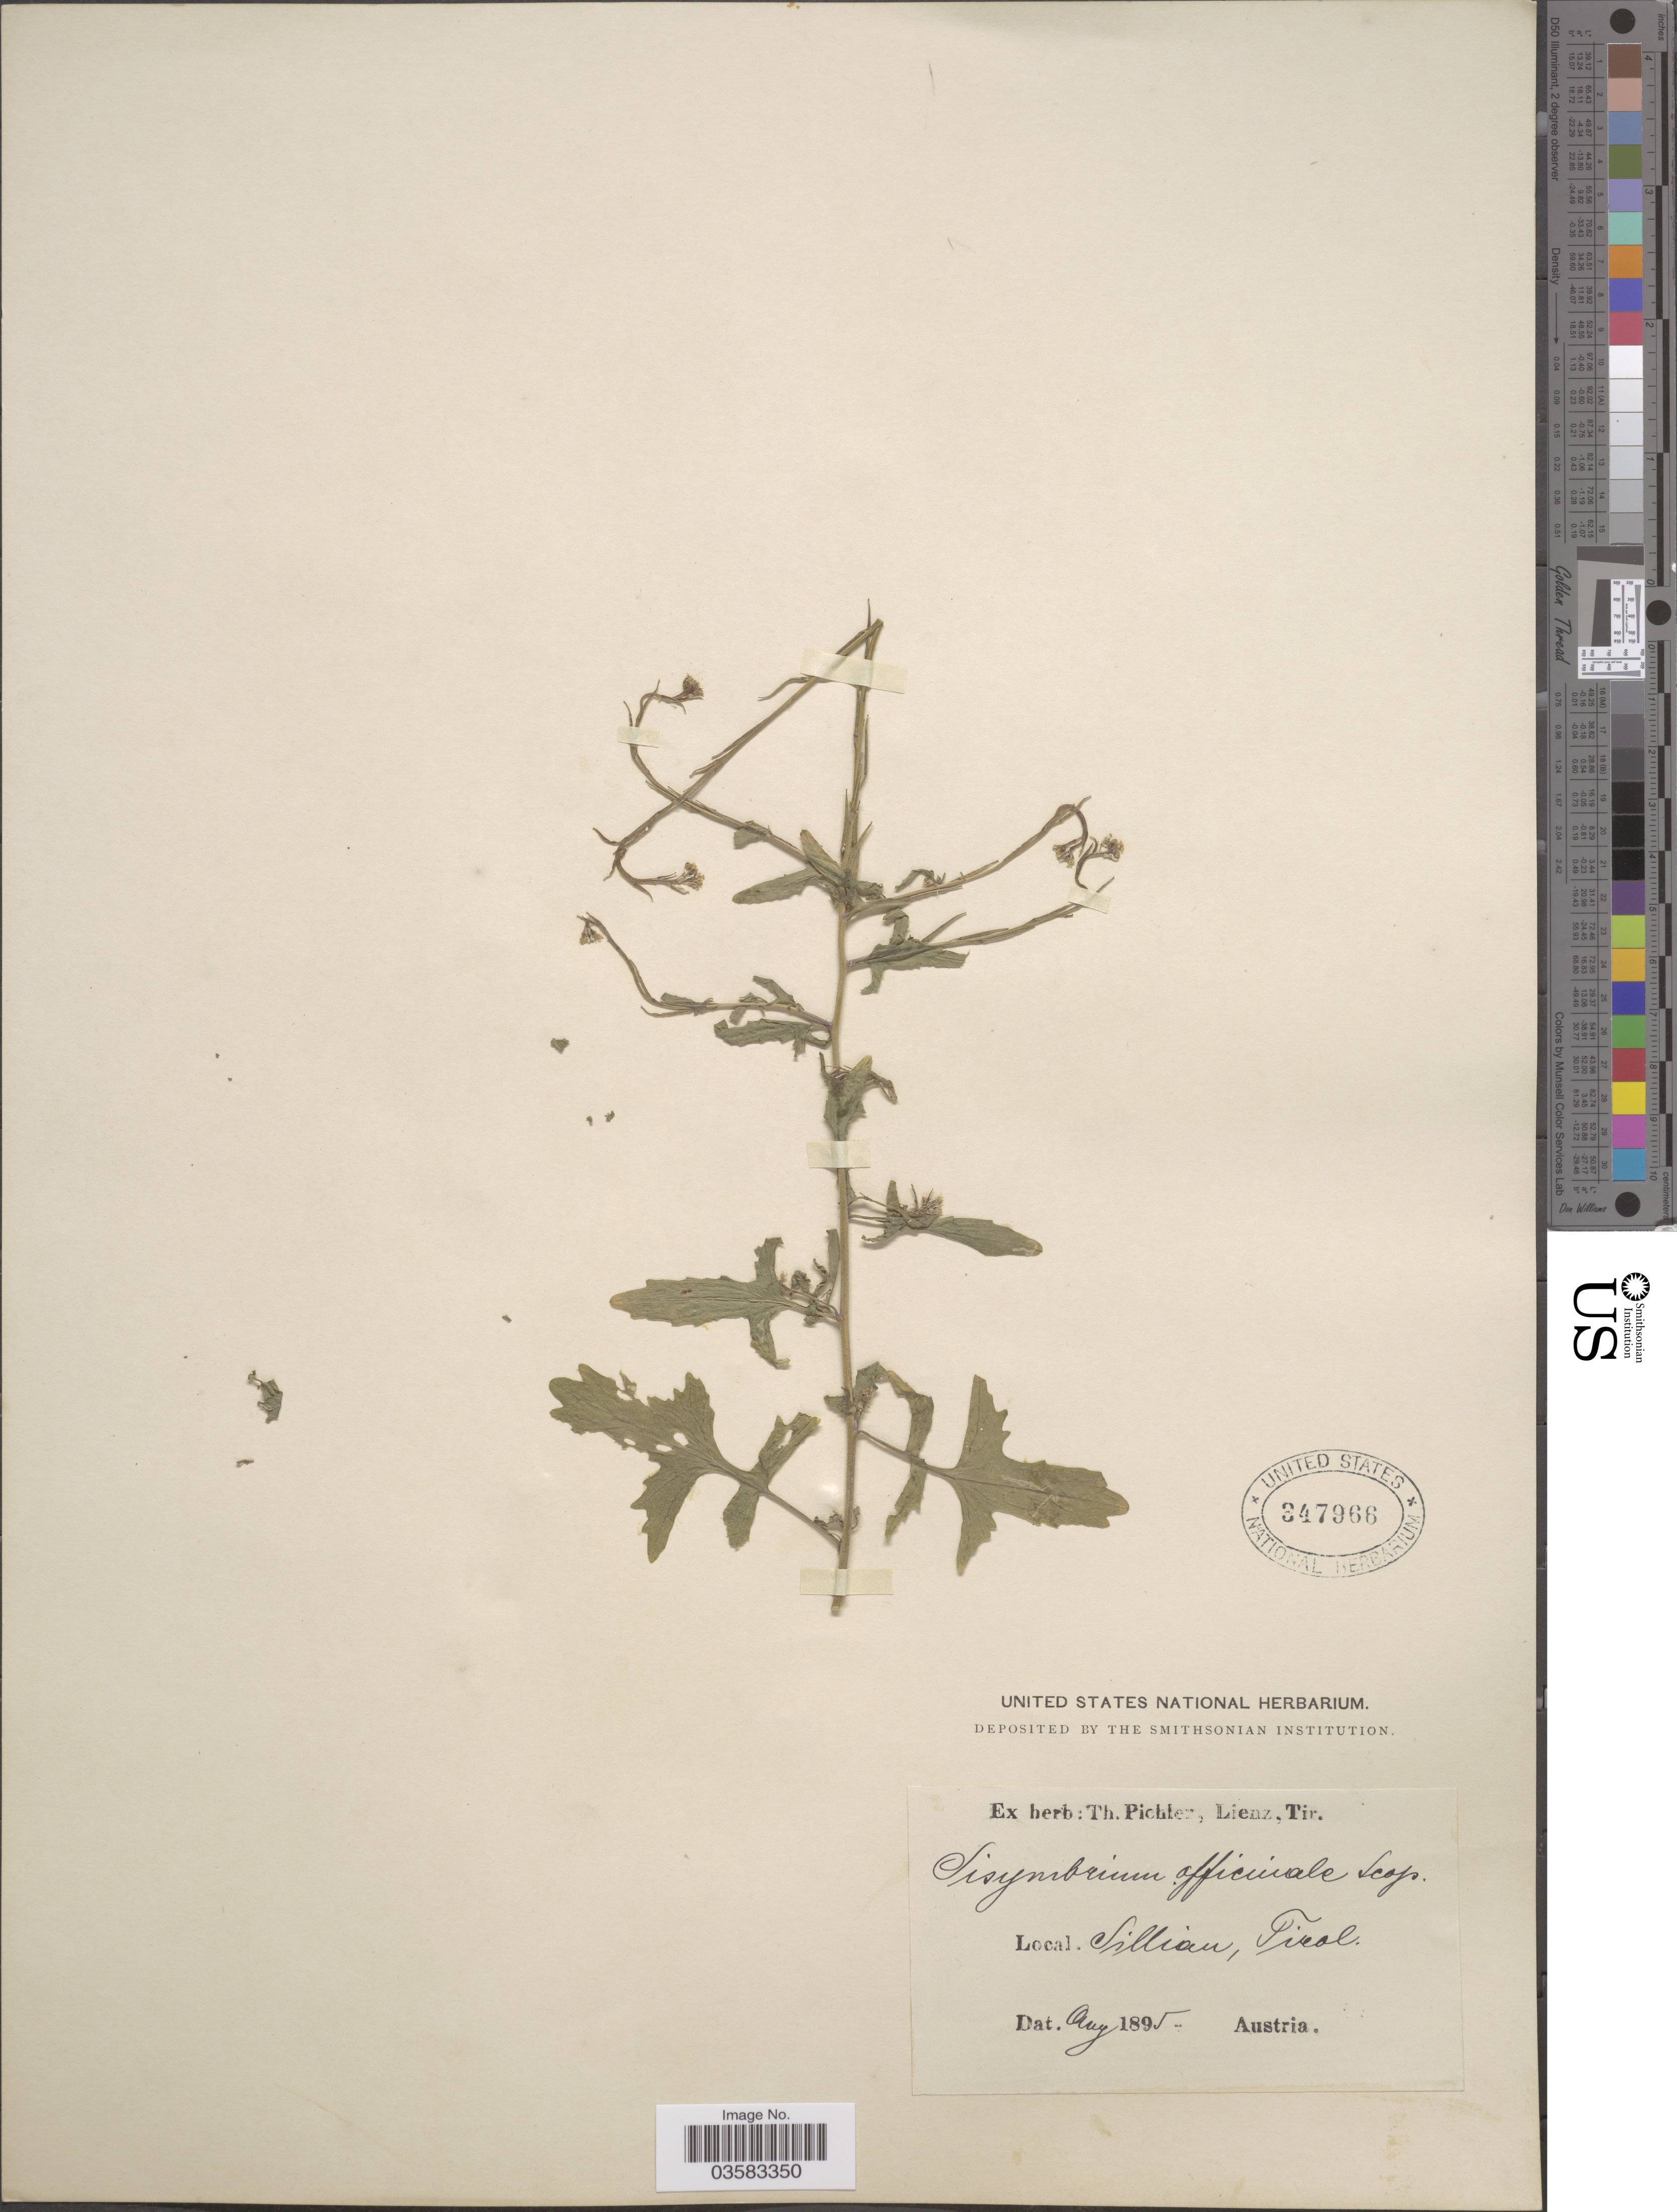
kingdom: Plantae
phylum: Tracheophyta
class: Magnoliopsida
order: Brassicales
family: Brassicaceae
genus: Sisymbrium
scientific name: Sisymbrium officinale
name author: (L.) Scop.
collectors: ex herb. T. Pichler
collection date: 1895-08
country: Austria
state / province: Tirol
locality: Sillian.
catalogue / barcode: US 347966